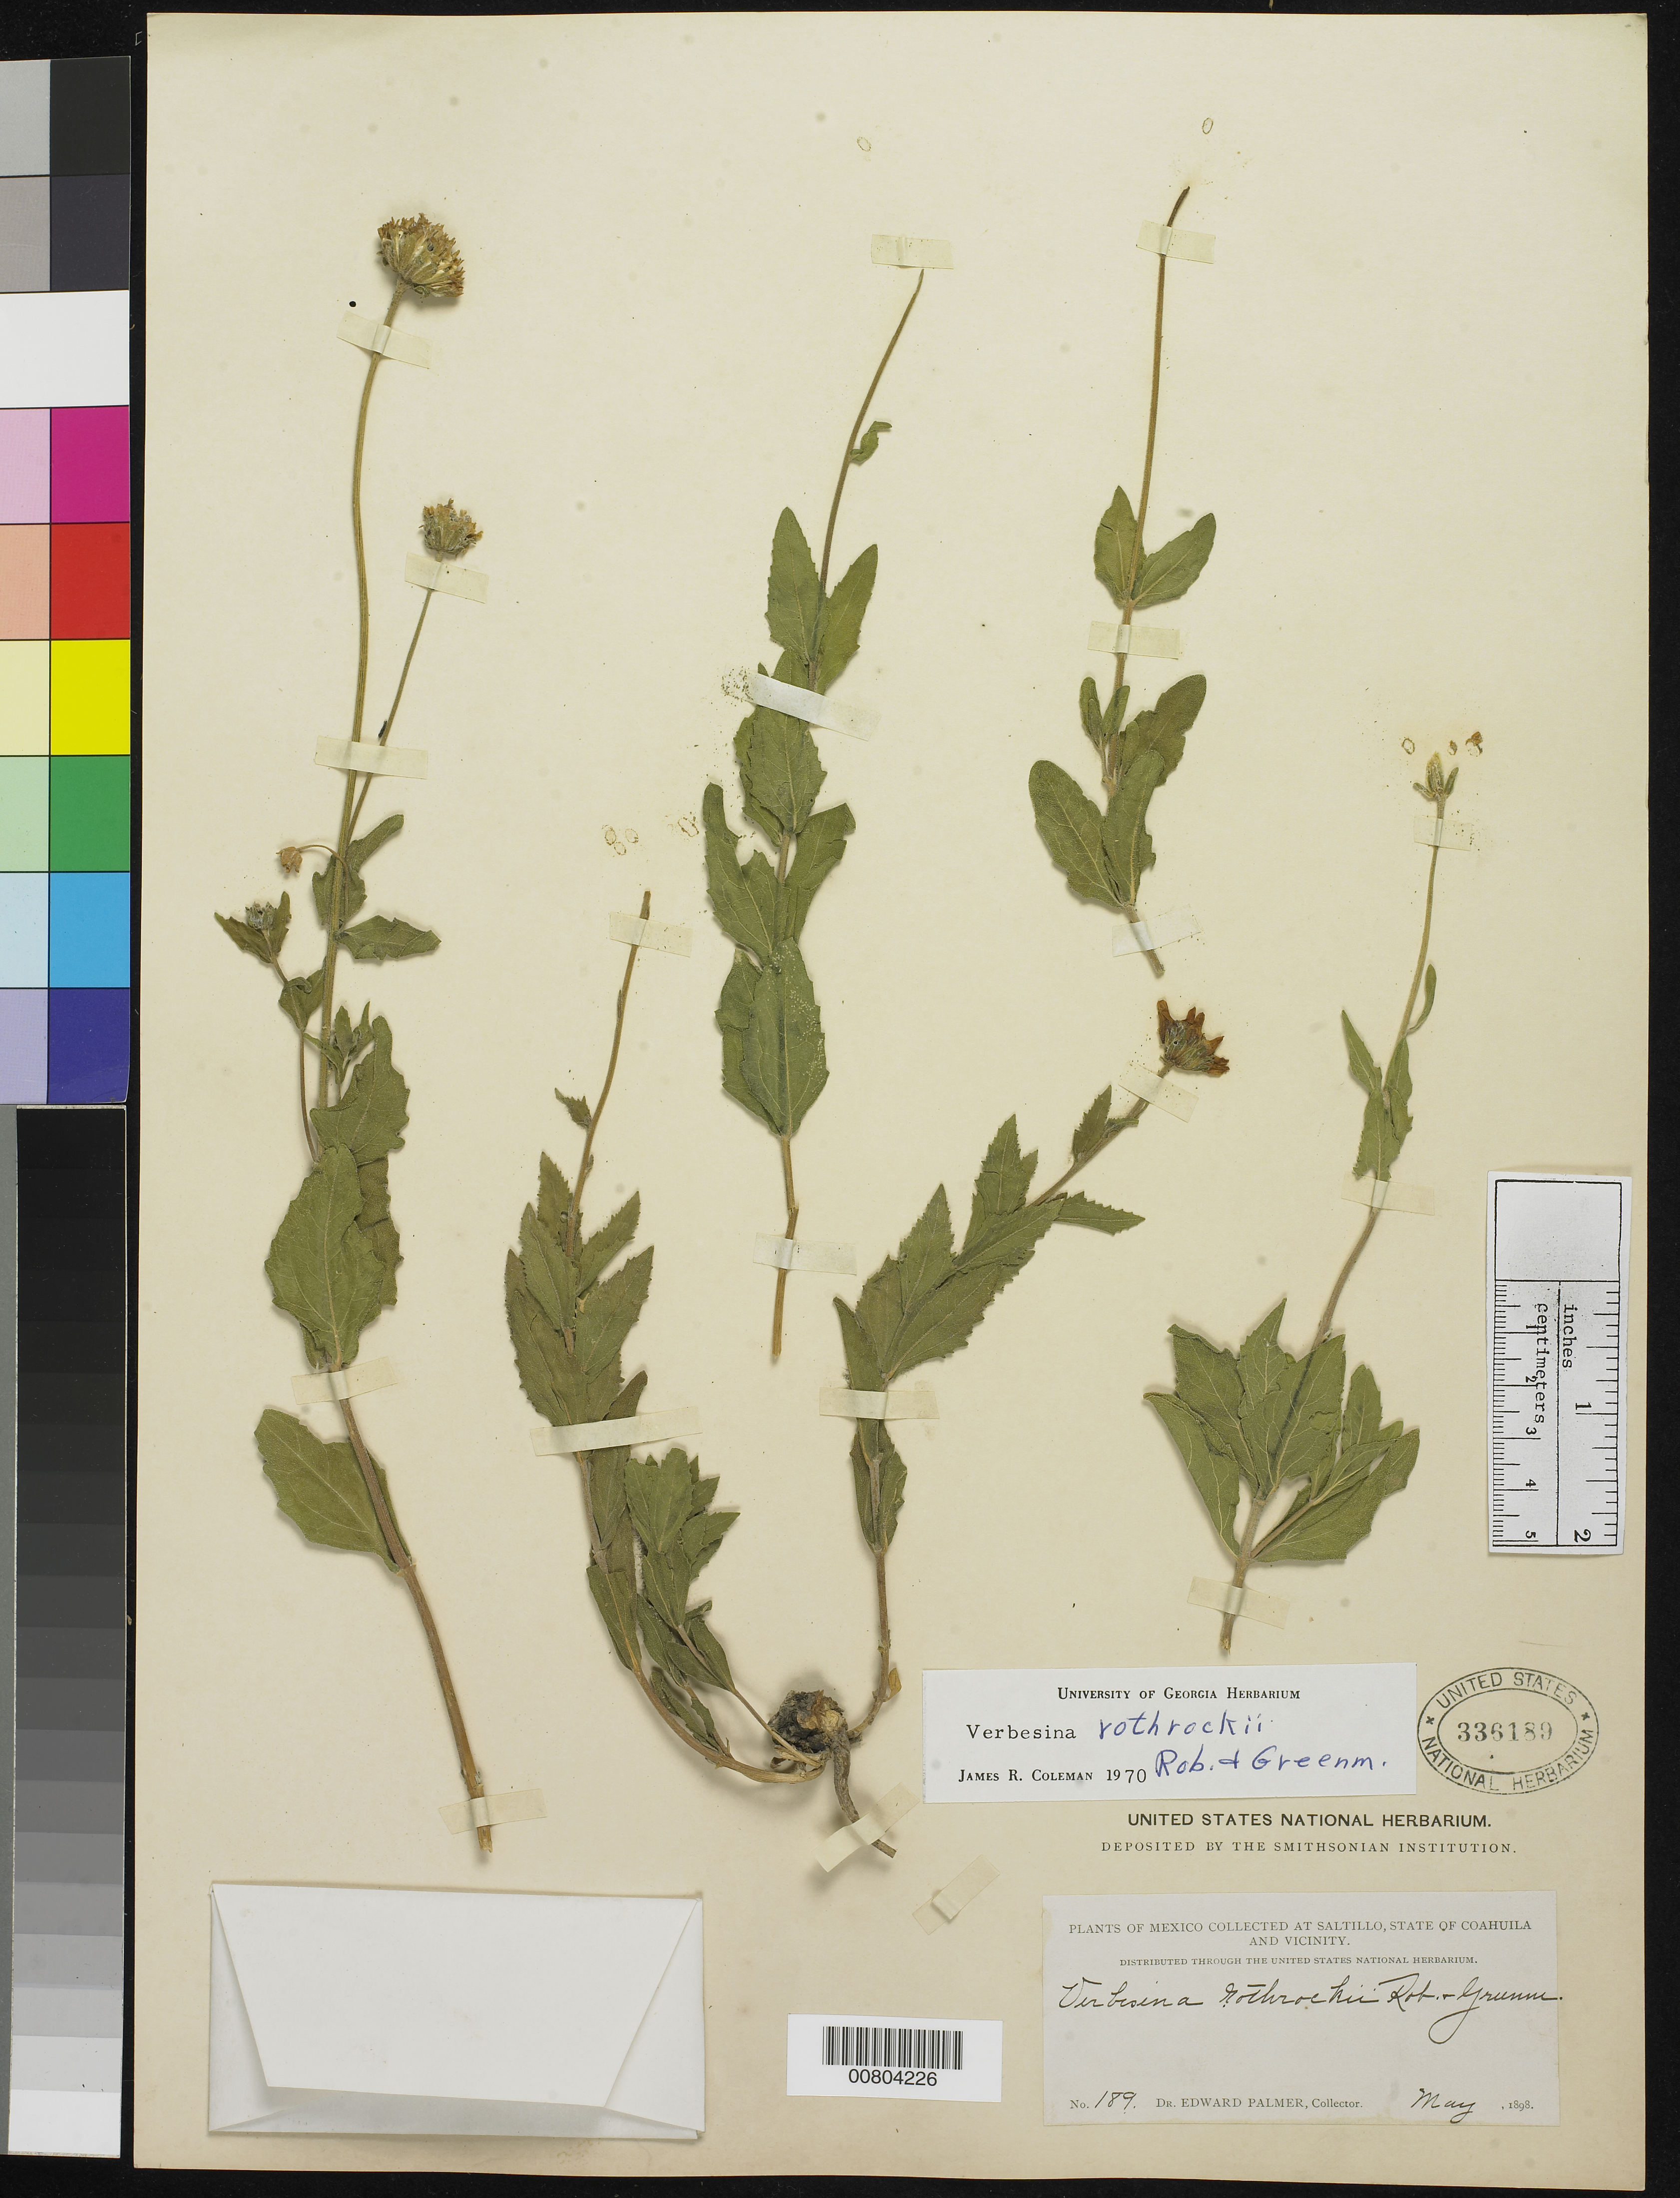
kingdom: Plantae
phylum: Tracheophyta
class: Magnoliopsida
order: Asterales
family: Asteraceae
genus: Verbesina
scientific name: Verbesina rothrockii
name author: B.L. Rob. & Greenm.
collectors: E. Palmer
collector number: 189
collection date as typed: May 1898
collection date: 1898-05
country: Mexico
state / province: Coahuila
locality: Saltillo, Coahuila and vicinity.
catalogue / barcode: US 336189